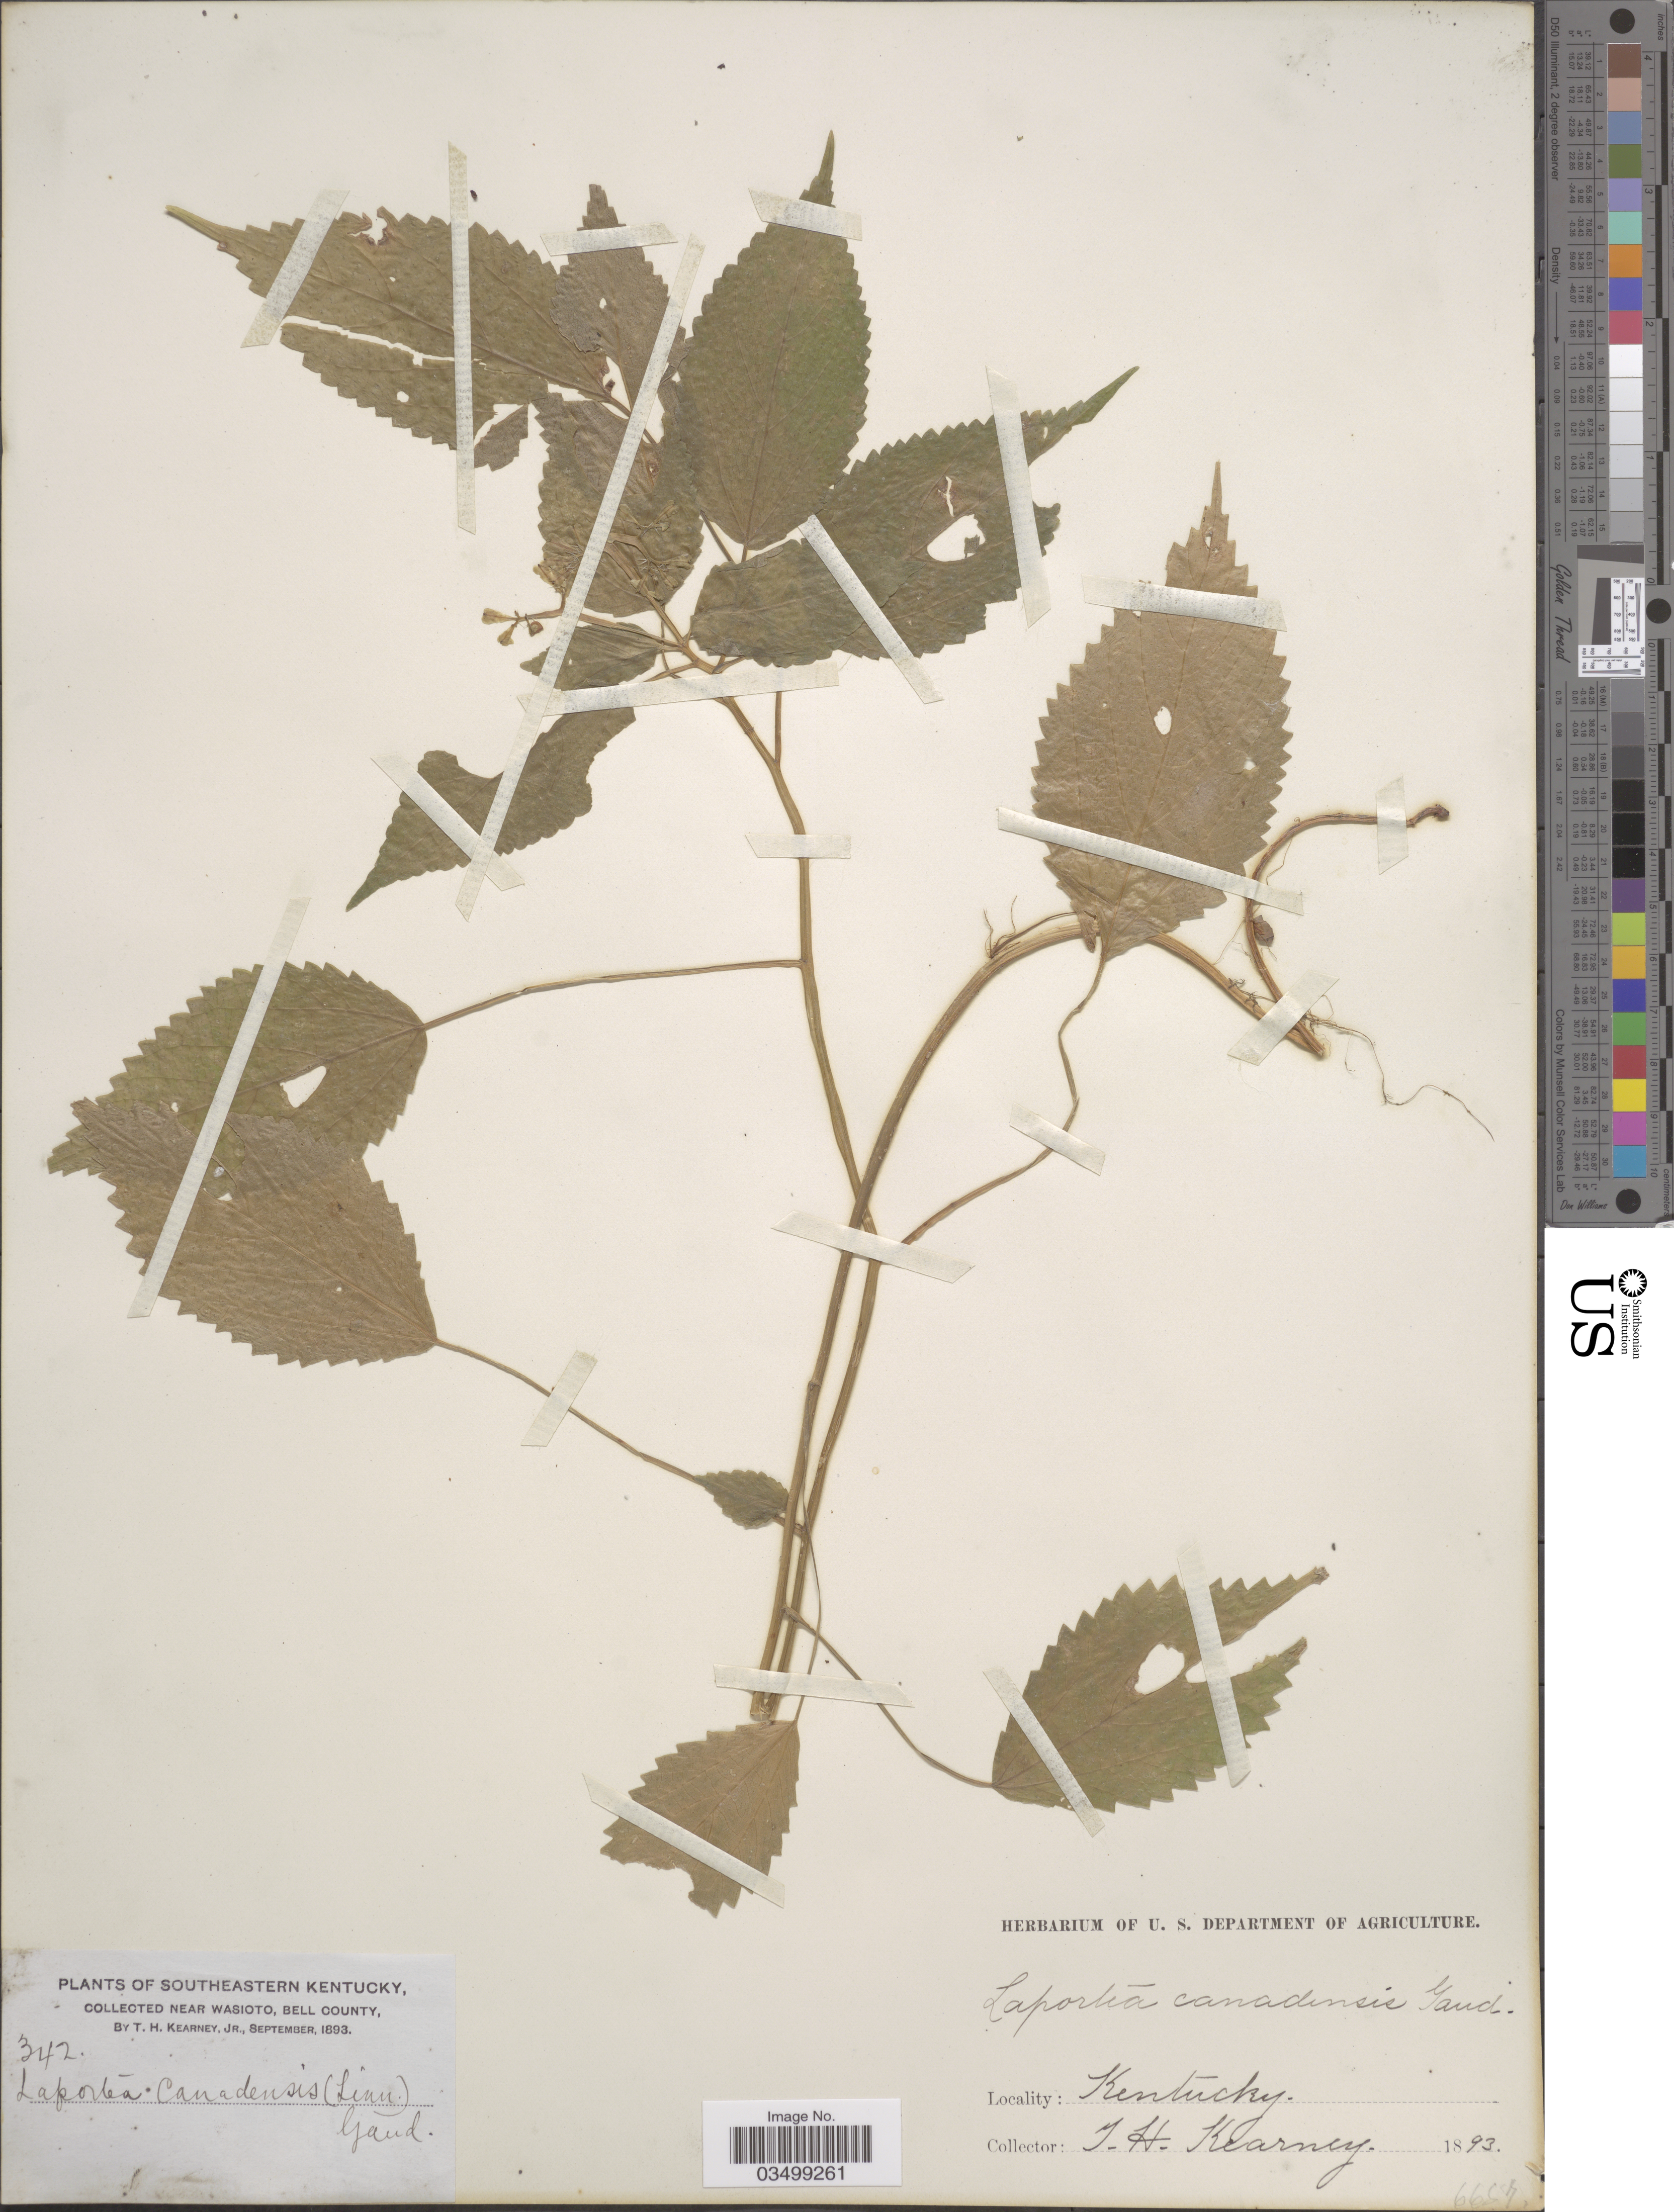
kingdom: Plantae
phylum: Tracheophyta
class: Magnoliopsida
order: Rosales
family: Urticaceae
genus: Laportea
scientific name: Laportea canadensis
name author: (L.) Wedd.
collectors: T. H. Kearney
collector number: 342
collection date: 1893-09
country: United States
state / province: Kentucky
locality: Southeastern Kentucky, near Wasioto, Bell County.